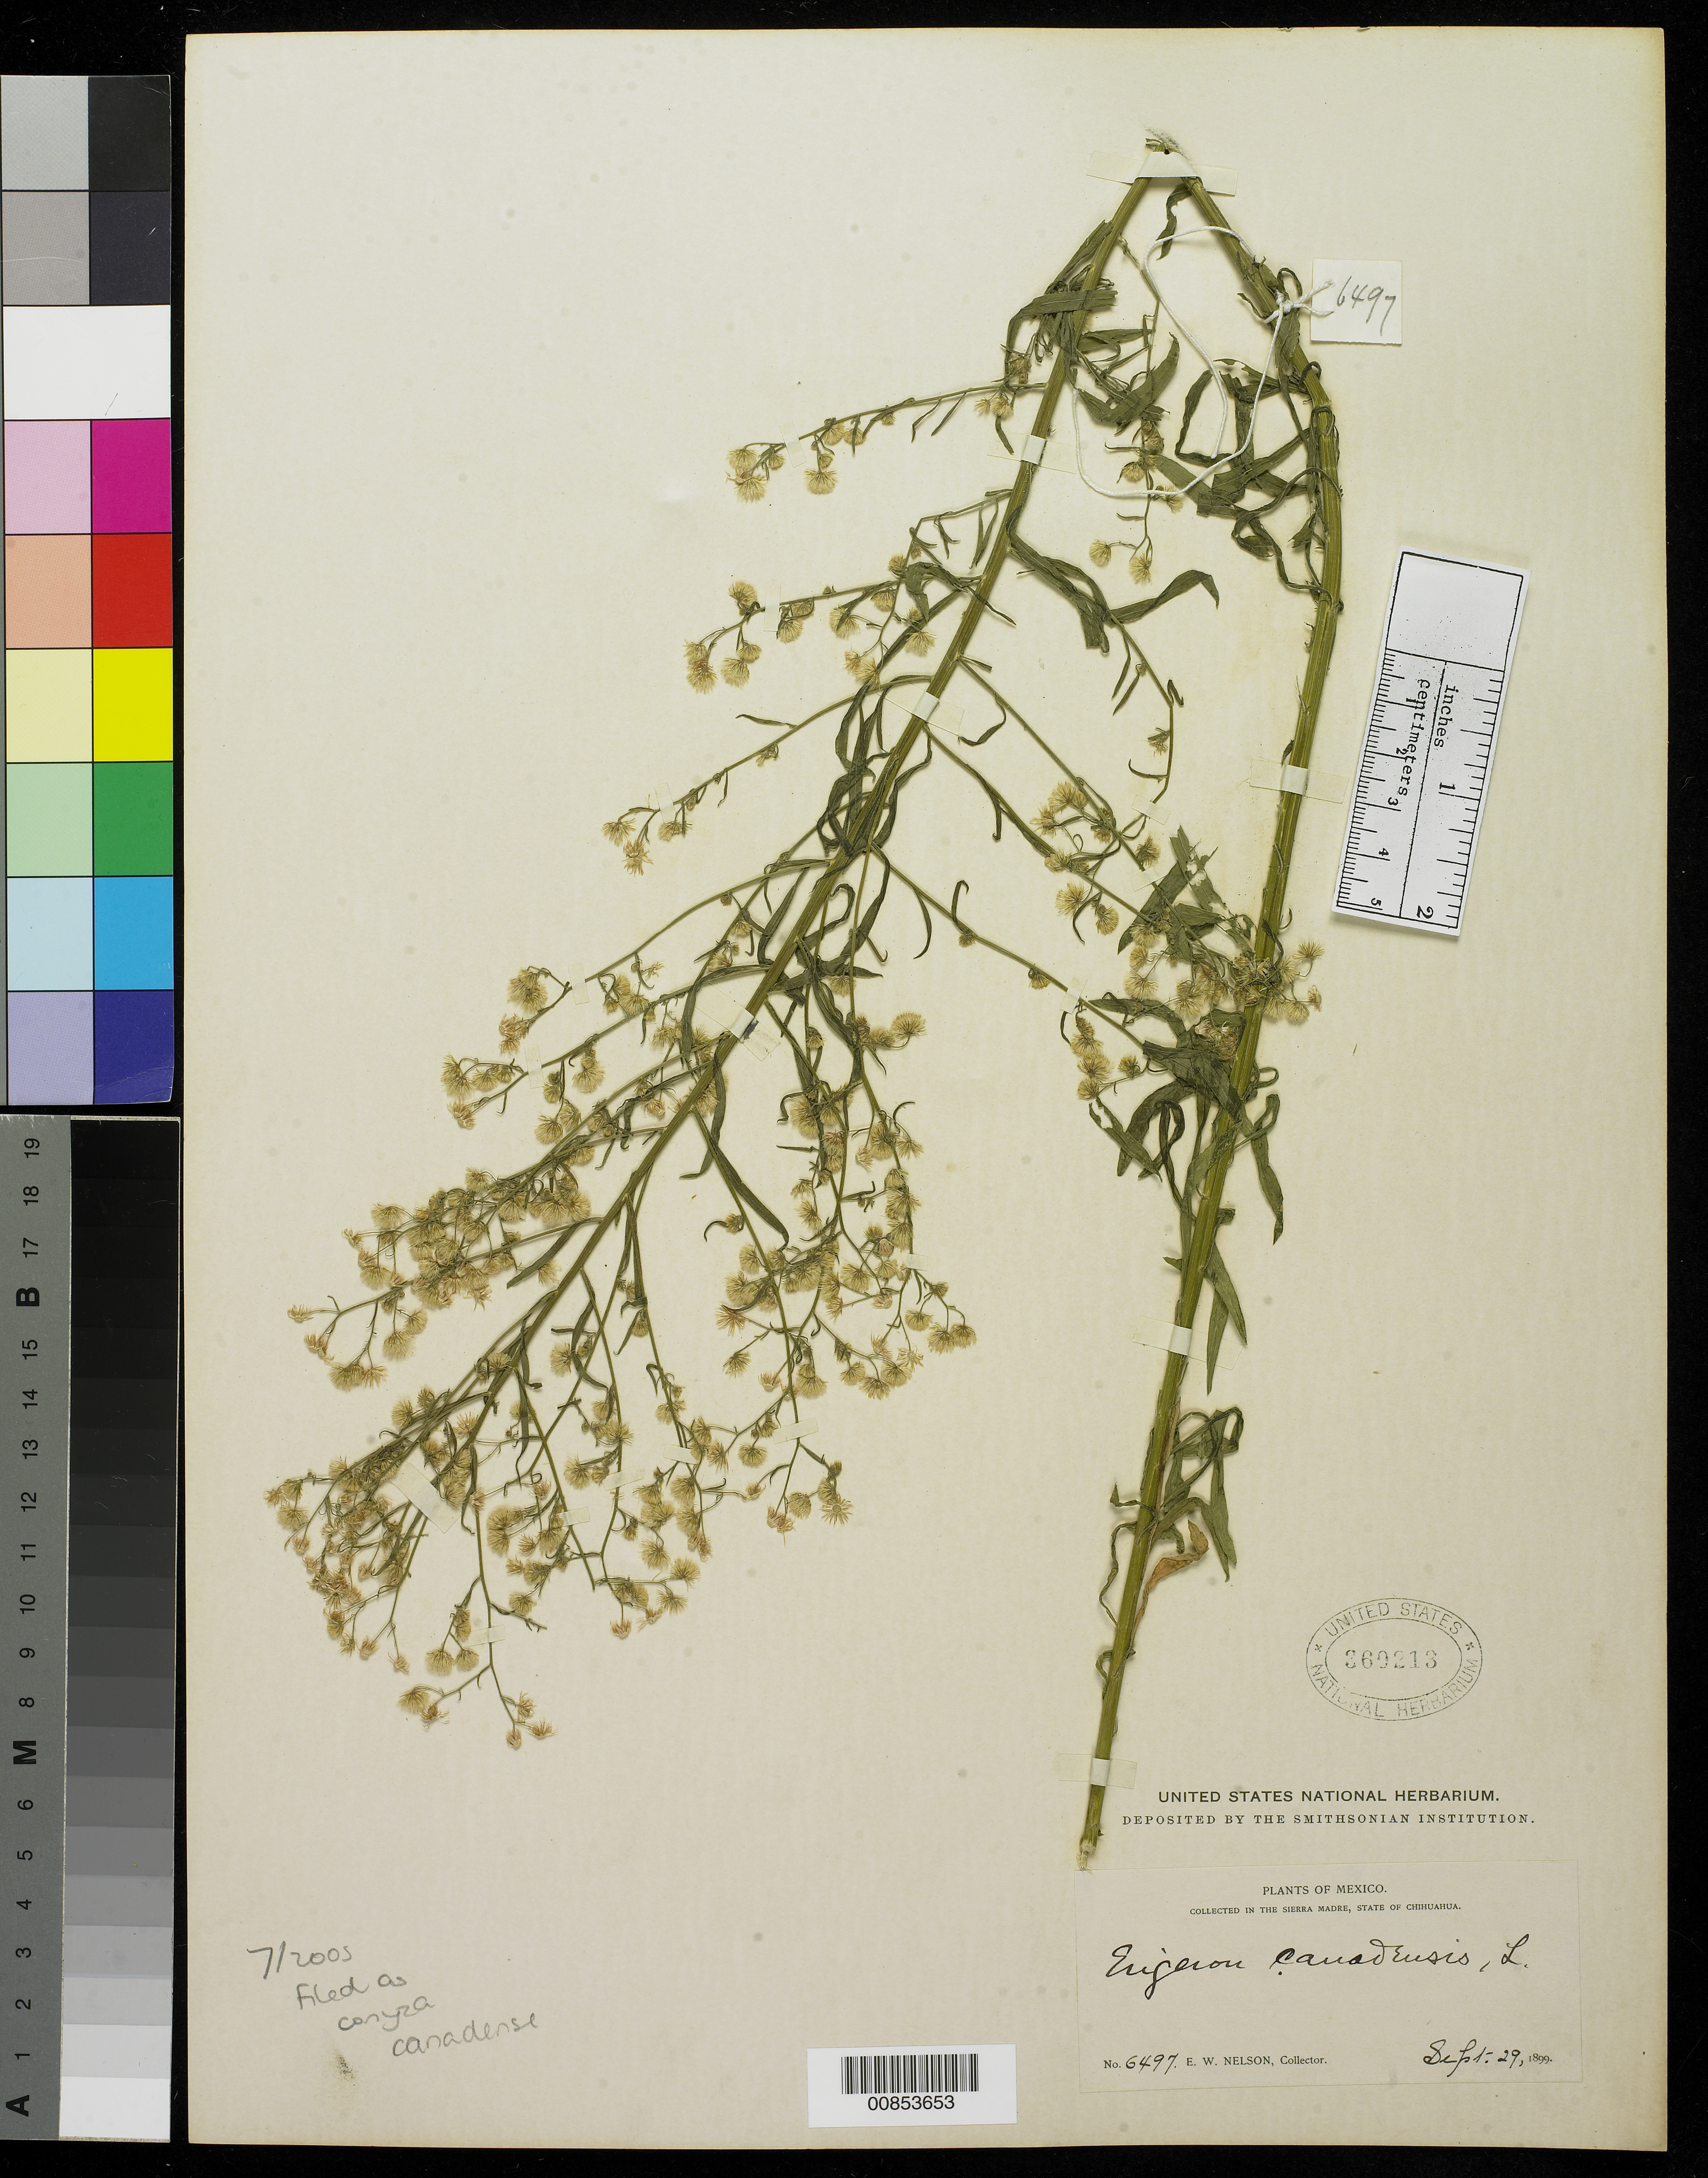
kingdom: Plantae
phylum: Tracheophyta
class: Magnoliopsida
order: Asterales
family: Asteraceae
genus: Conyza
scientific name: Conyza canadensis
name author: (L.) Cronq.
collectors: E. W. Nelson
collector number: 6497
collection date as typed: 29 Sep 1899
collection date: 1899-09-29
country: Mexico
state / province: Chihuahua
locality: Sierra Madre, Chihuahua.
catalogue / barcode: US 360213